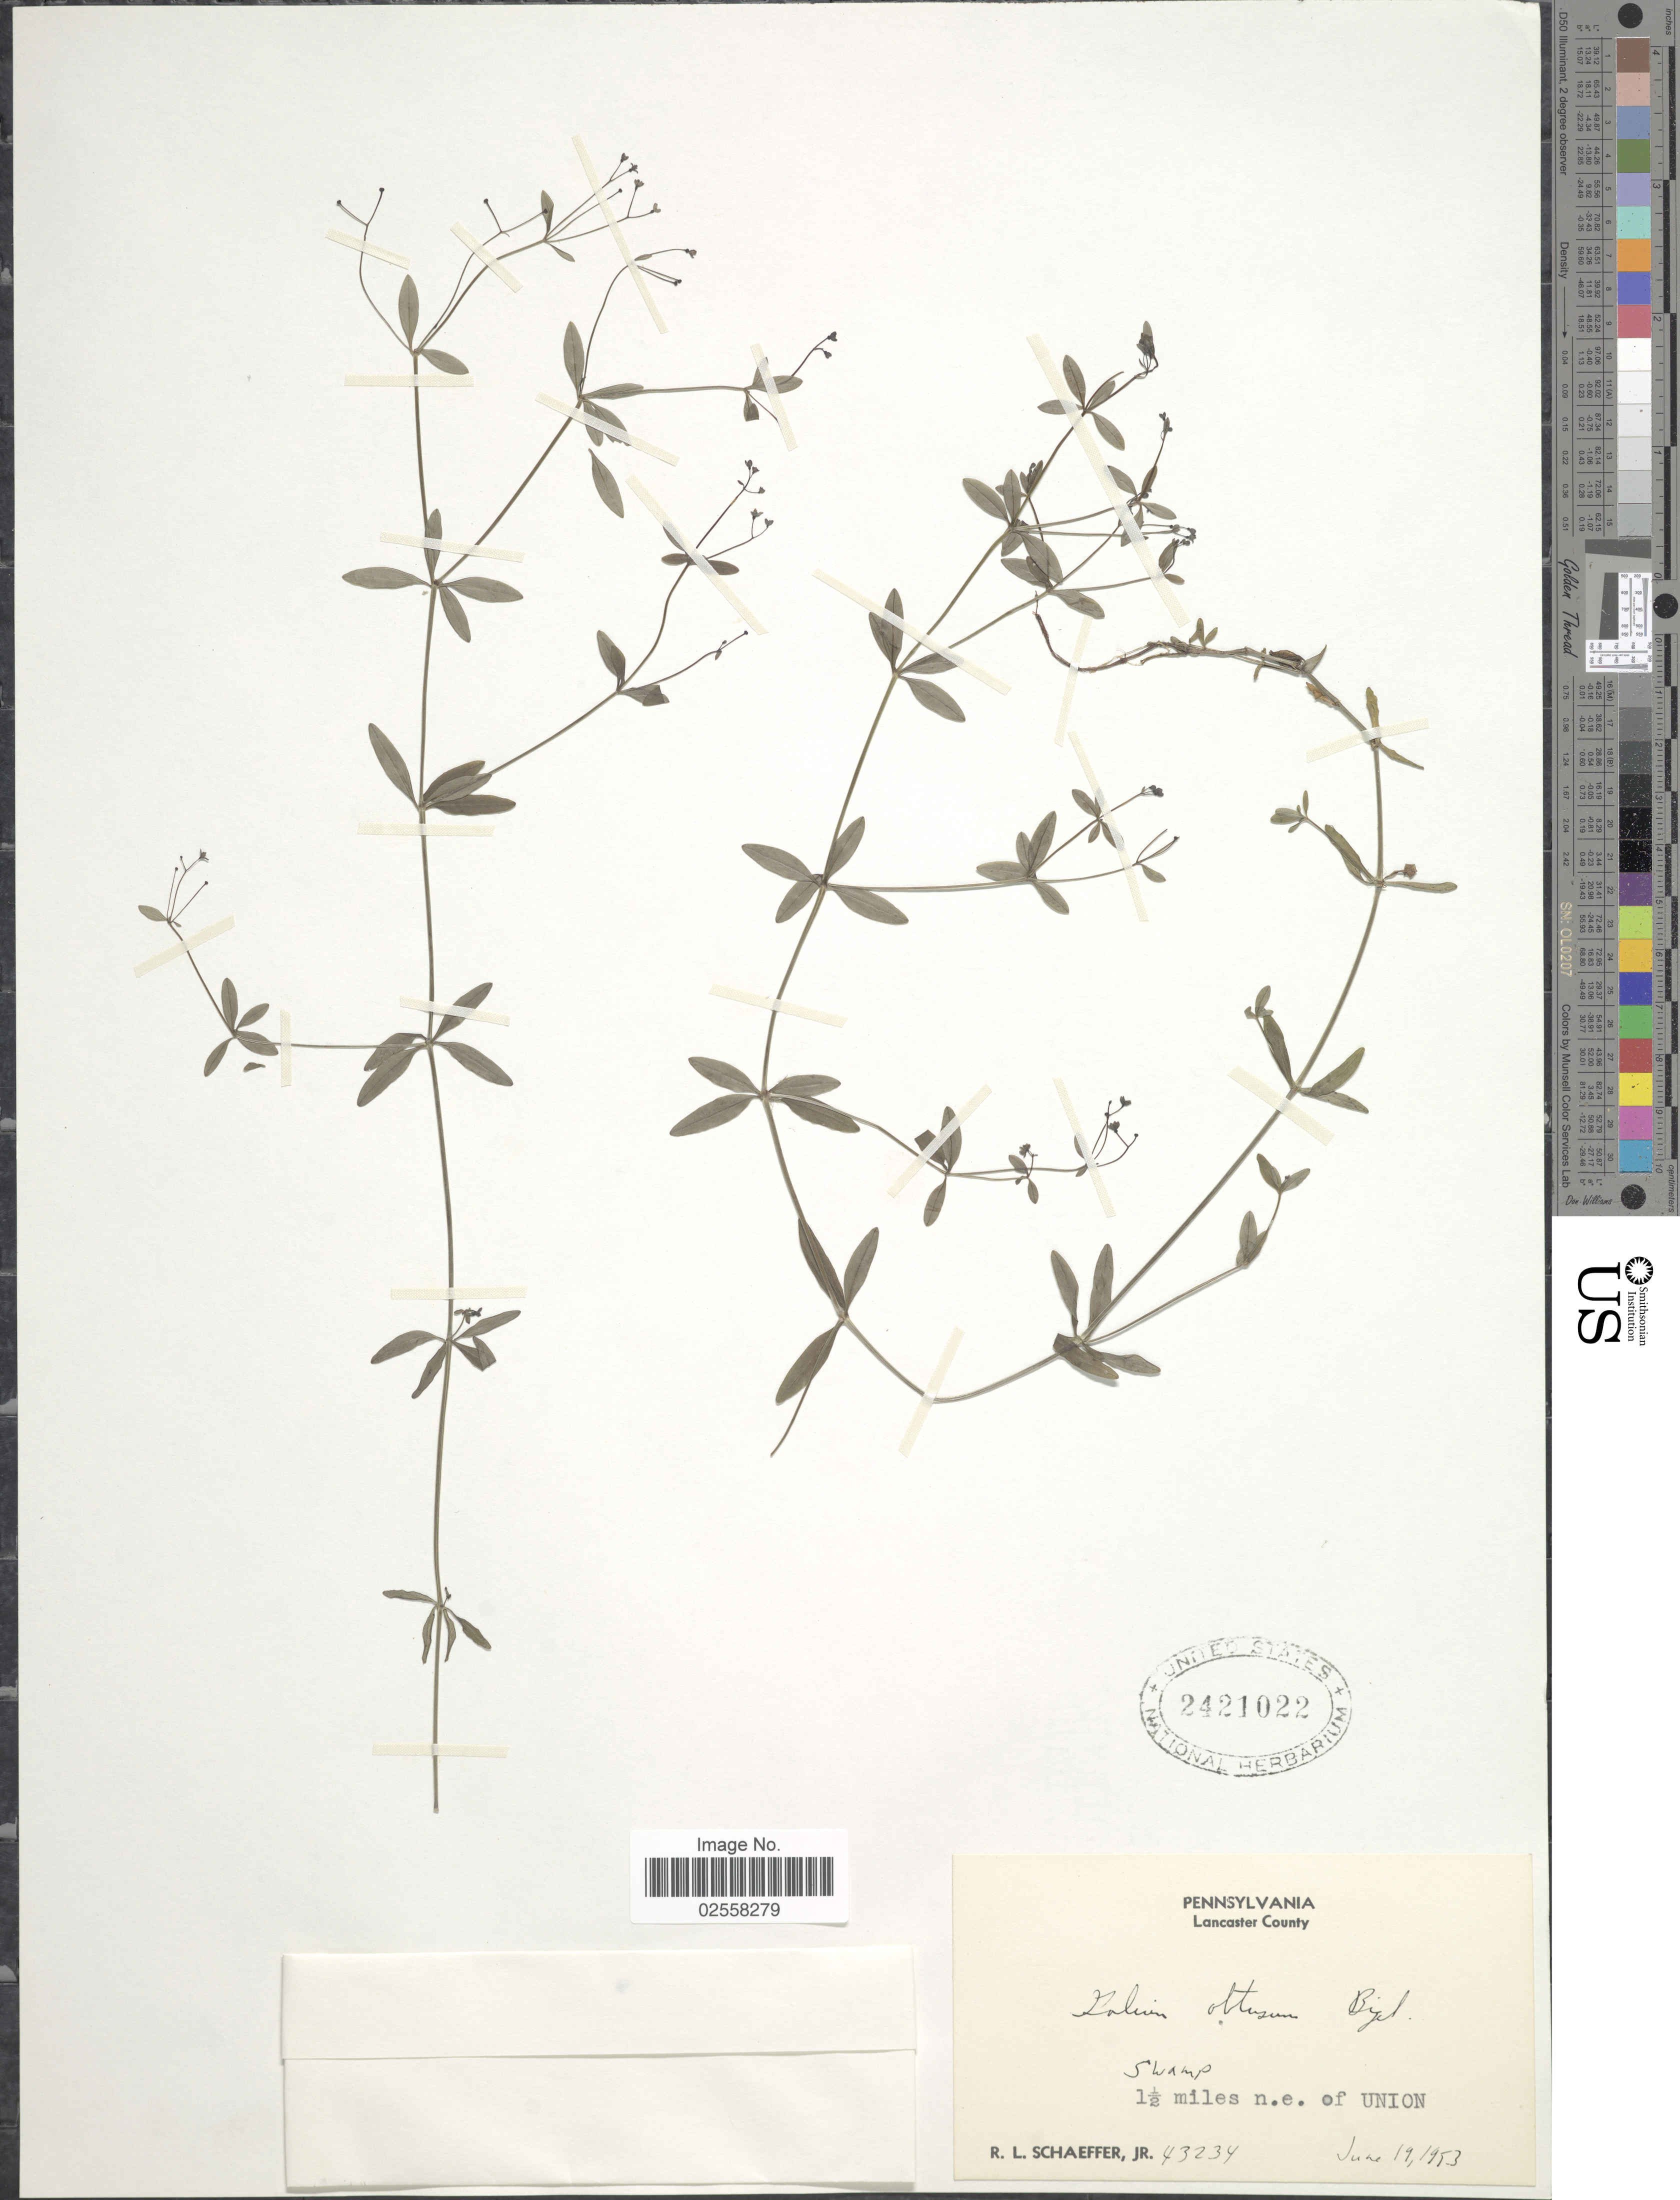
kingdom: Plantae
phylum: Tracheophyta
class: Magnoliopsida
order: Gentianales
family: Rubiaceae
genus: Galium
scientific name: Galium obtusum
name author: Bigelow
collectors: R. L. Schaeffer Jr.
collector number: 43234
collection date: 1953-06-19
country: United States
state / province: Pennsylvania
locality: Lancaster County, 1½ miles n.e. of Union.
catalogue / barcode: US 2421022